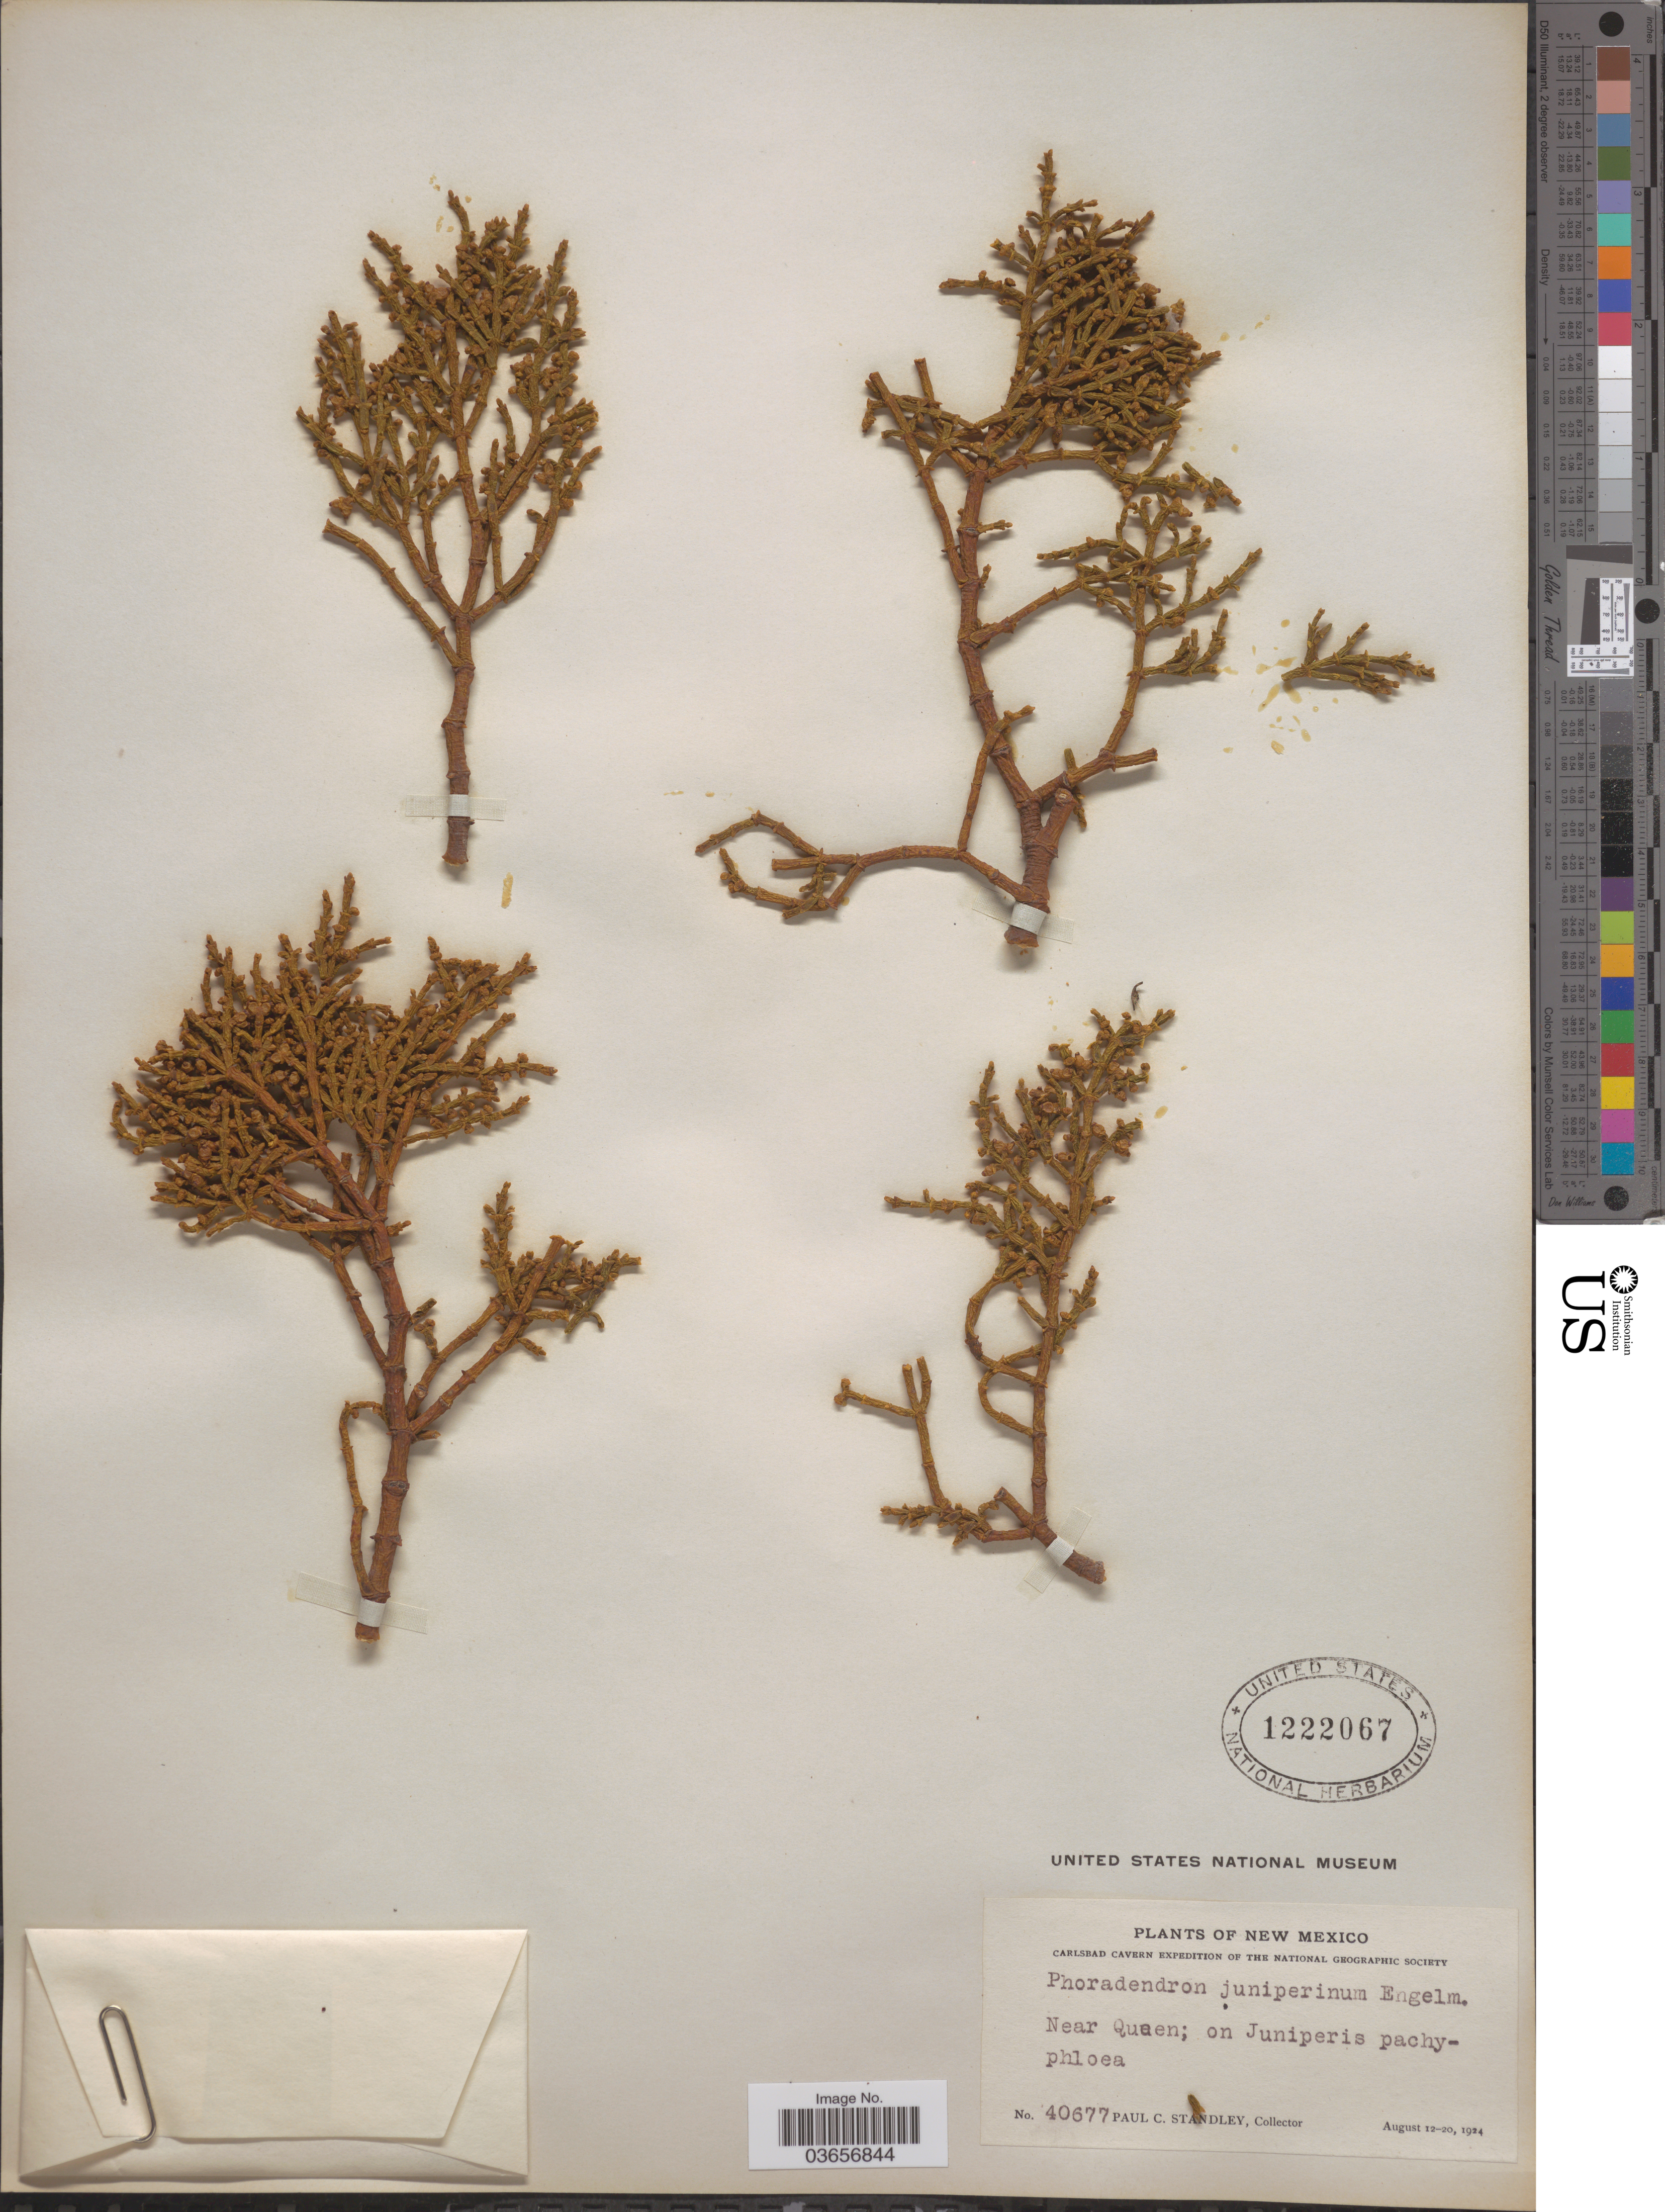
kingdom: Plantae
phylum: Tracheophyta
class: Magnoliopsida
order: Santalales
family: Viscaceae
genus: Phoradendron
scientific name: Phoradendron juniperinum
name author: Engelm. ex A. Gray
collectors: P. C. Standley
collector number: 40677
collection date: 1924-08-12/1924-08-20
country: United States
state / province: New Mexico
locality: Near Queen.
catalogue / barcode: US 1222067